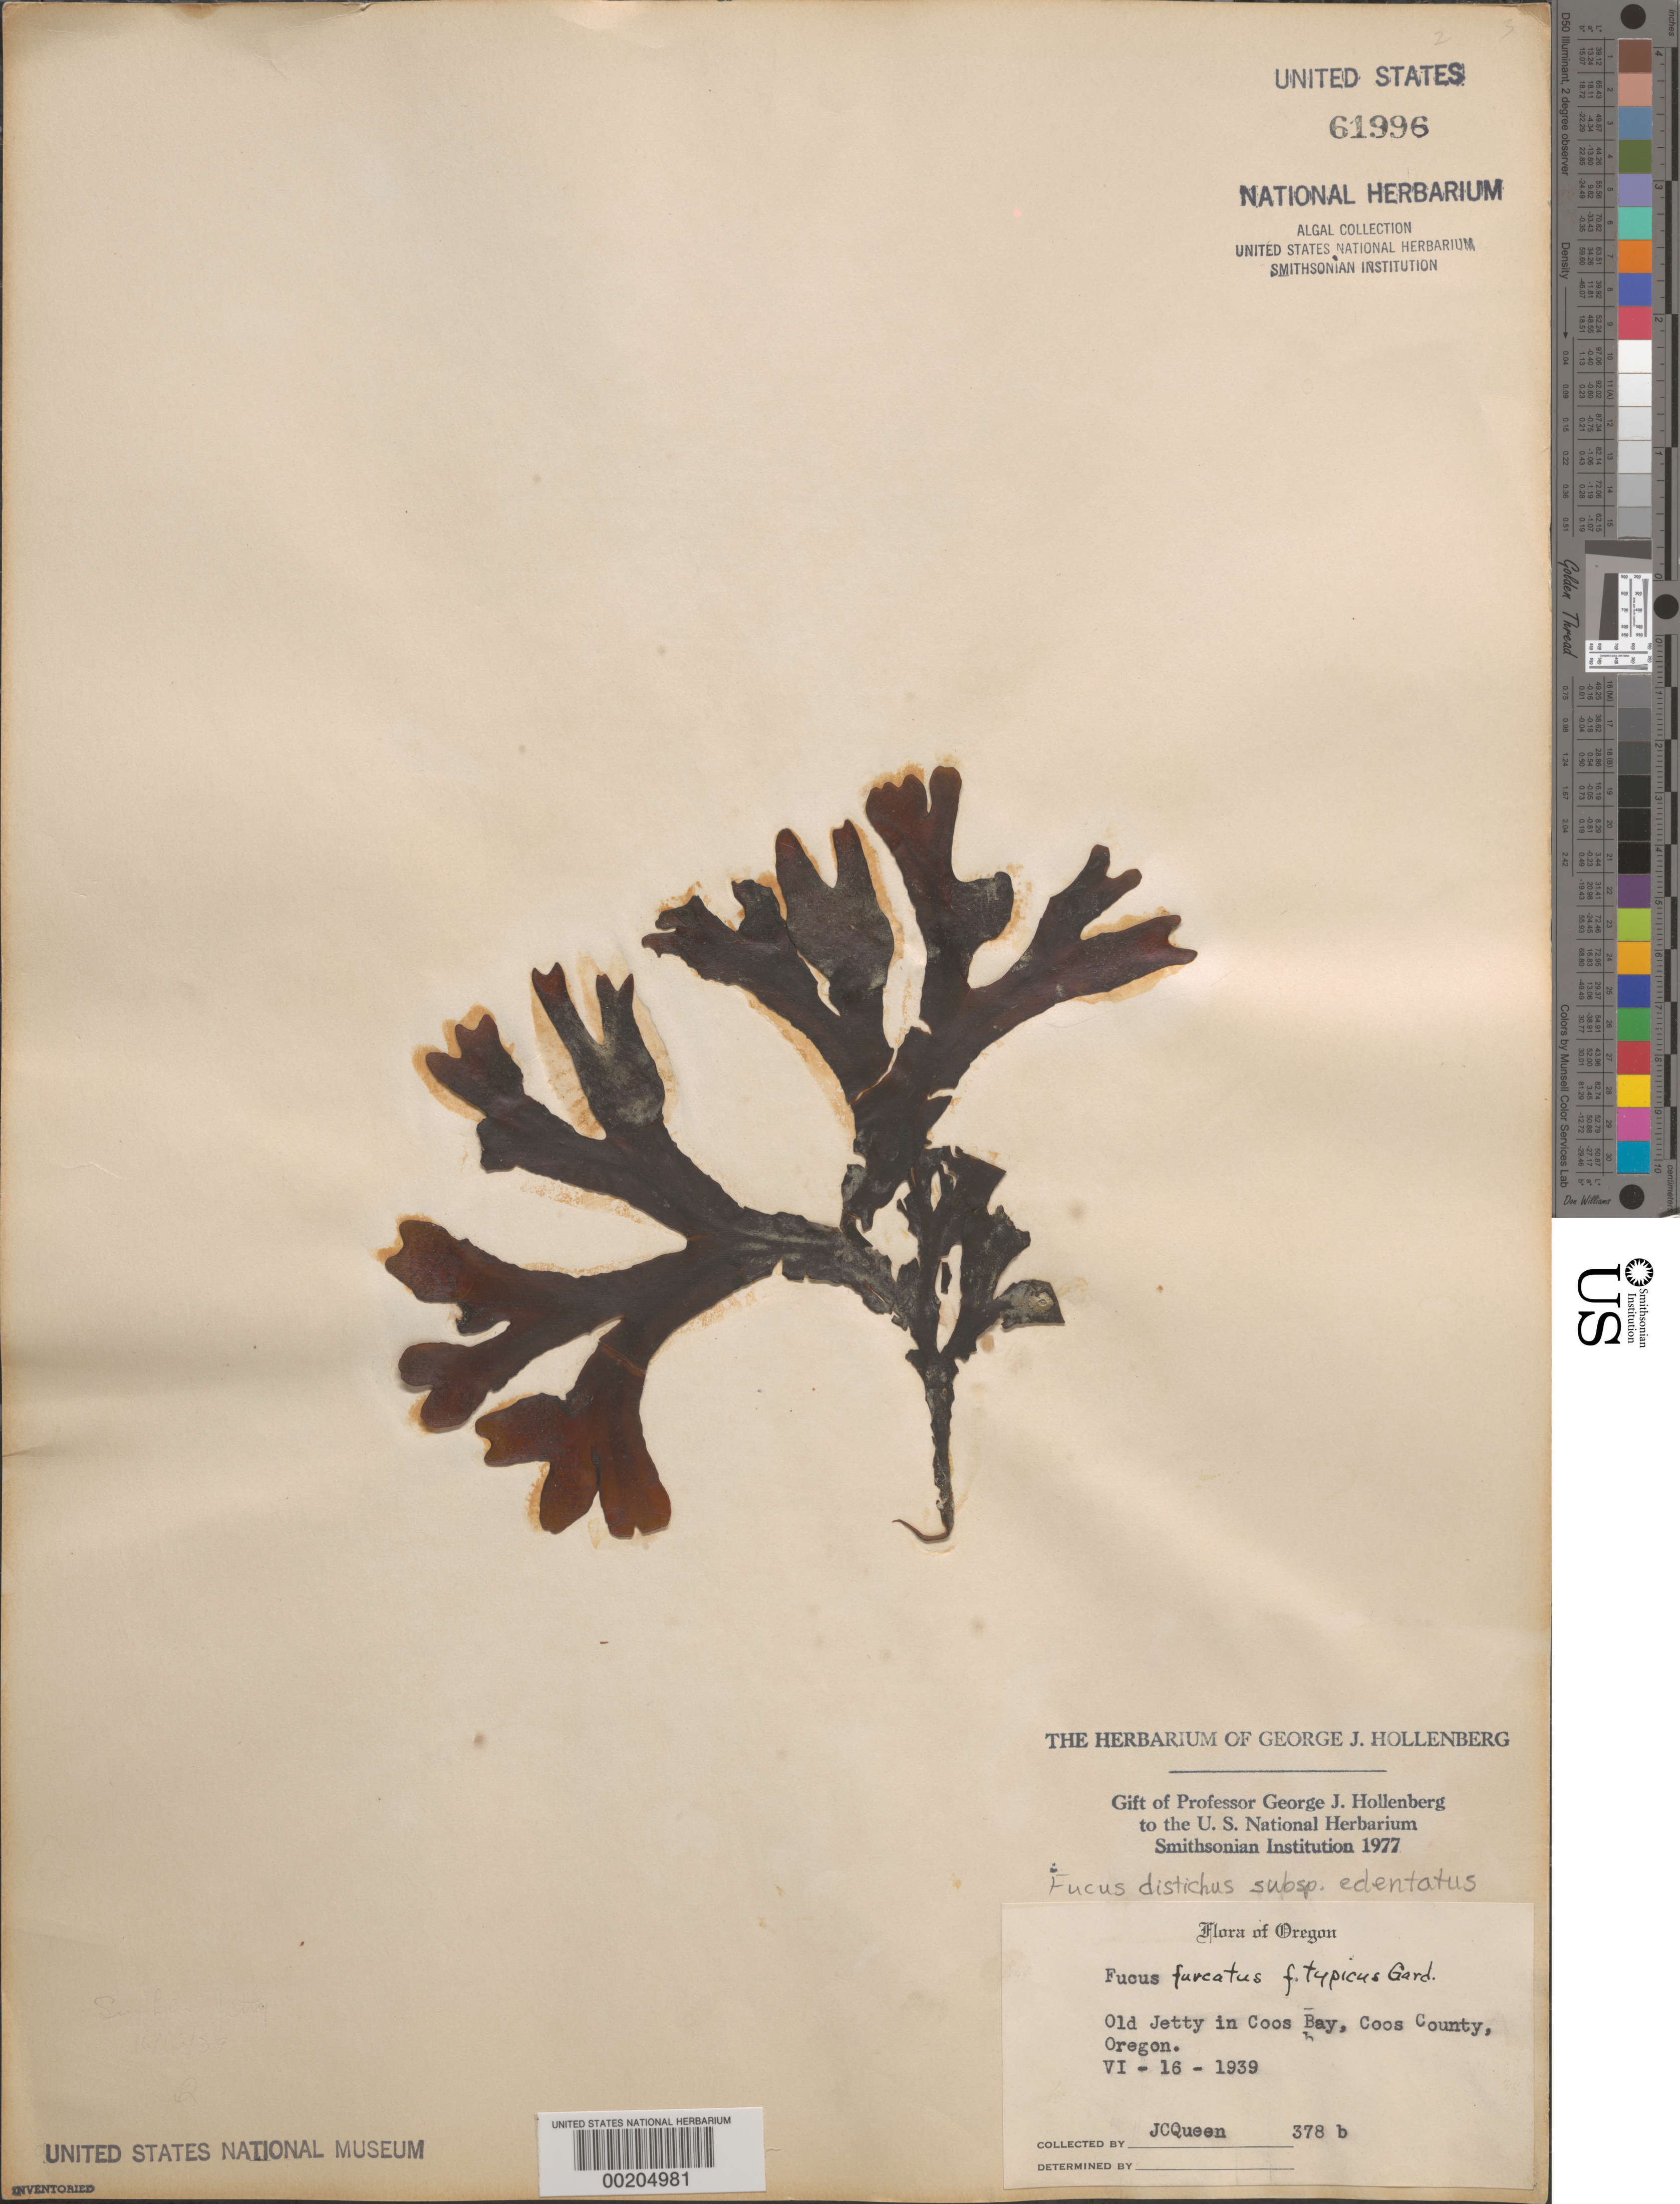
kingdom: Chromista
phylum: Ochrophyta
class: Phaeophyceae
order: Fucales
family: Fucaceae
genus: Fucus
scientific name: Fucus distichus subsp. edentatus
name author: (Bach. Pyl.) H.T. Powell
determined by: Hollenberg, George J.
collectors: J. Queen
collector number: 378b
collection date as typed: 16 Jun 1939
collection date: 1939-06-16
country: United States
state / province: Oregon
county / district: Coos County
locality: Coos Bay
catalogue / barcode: US 61996